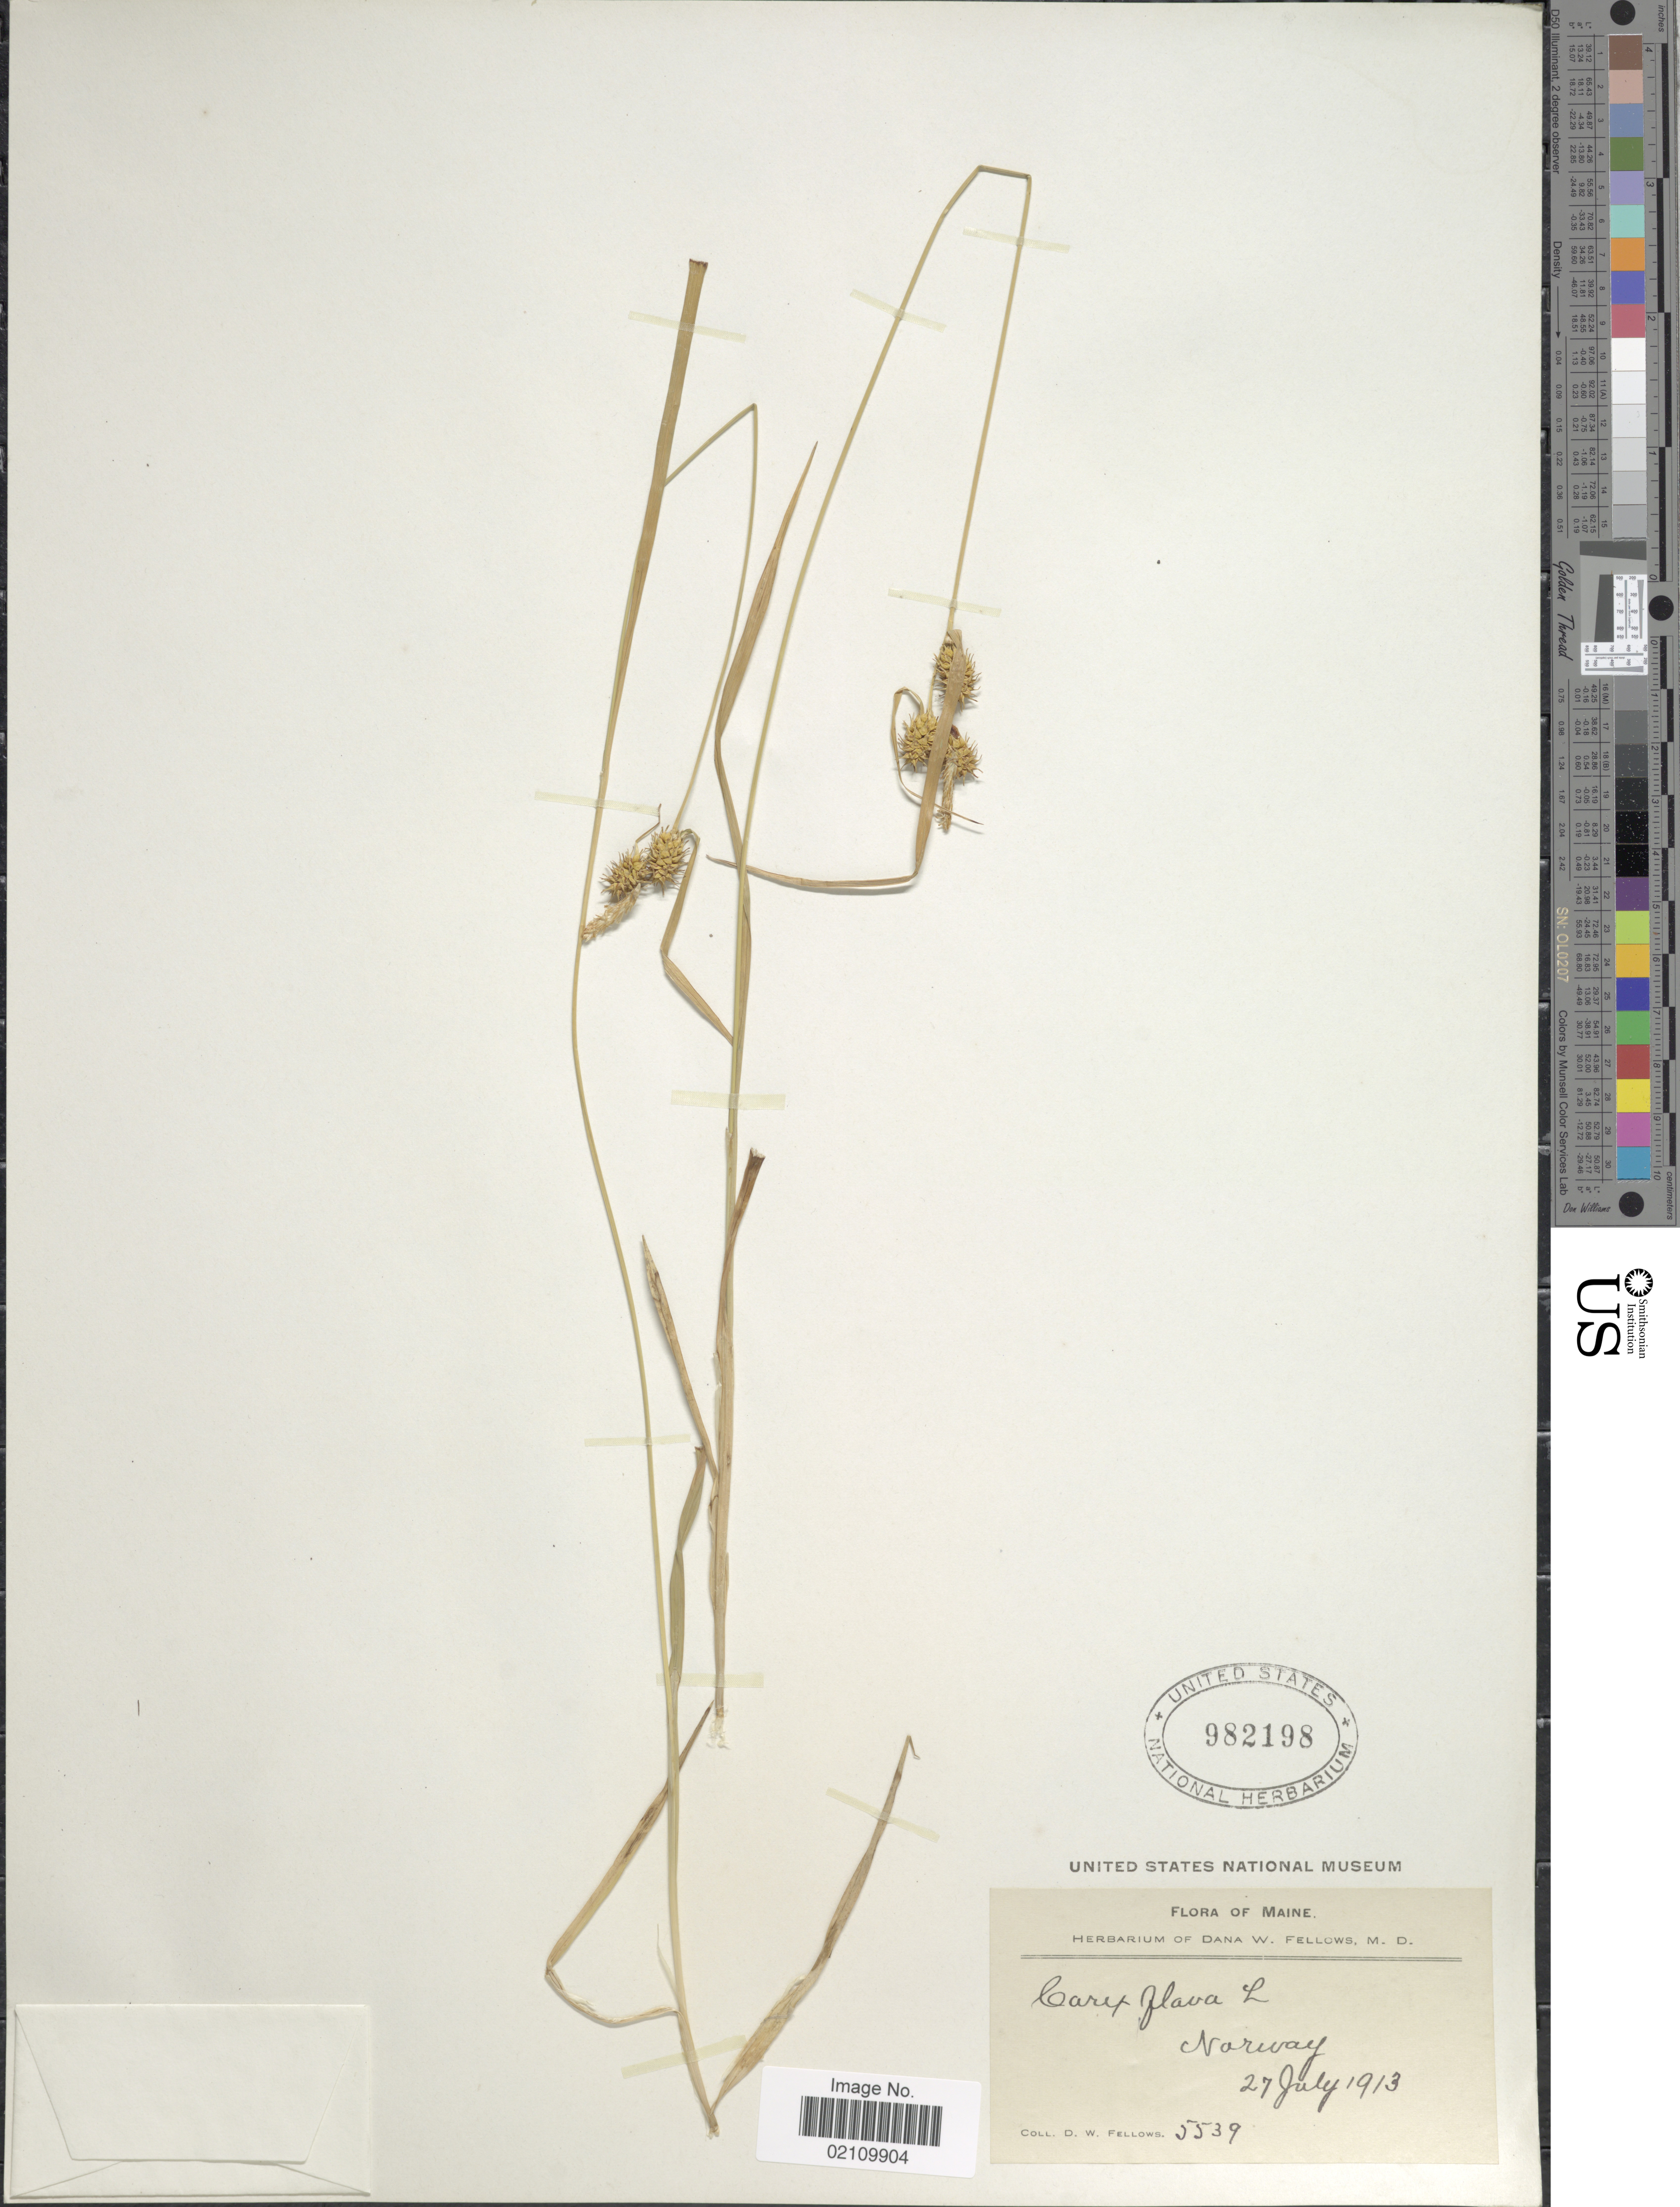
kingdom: Plantae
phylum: Tracheophyta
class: Liliopsida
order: Poales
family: Cyperaceae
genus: Carex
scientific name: Carex flava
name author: L.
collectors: D. W. Fellows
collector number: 5539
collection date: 1913-07-27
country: United States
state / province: Maine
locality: Norway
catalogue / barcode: US 982198